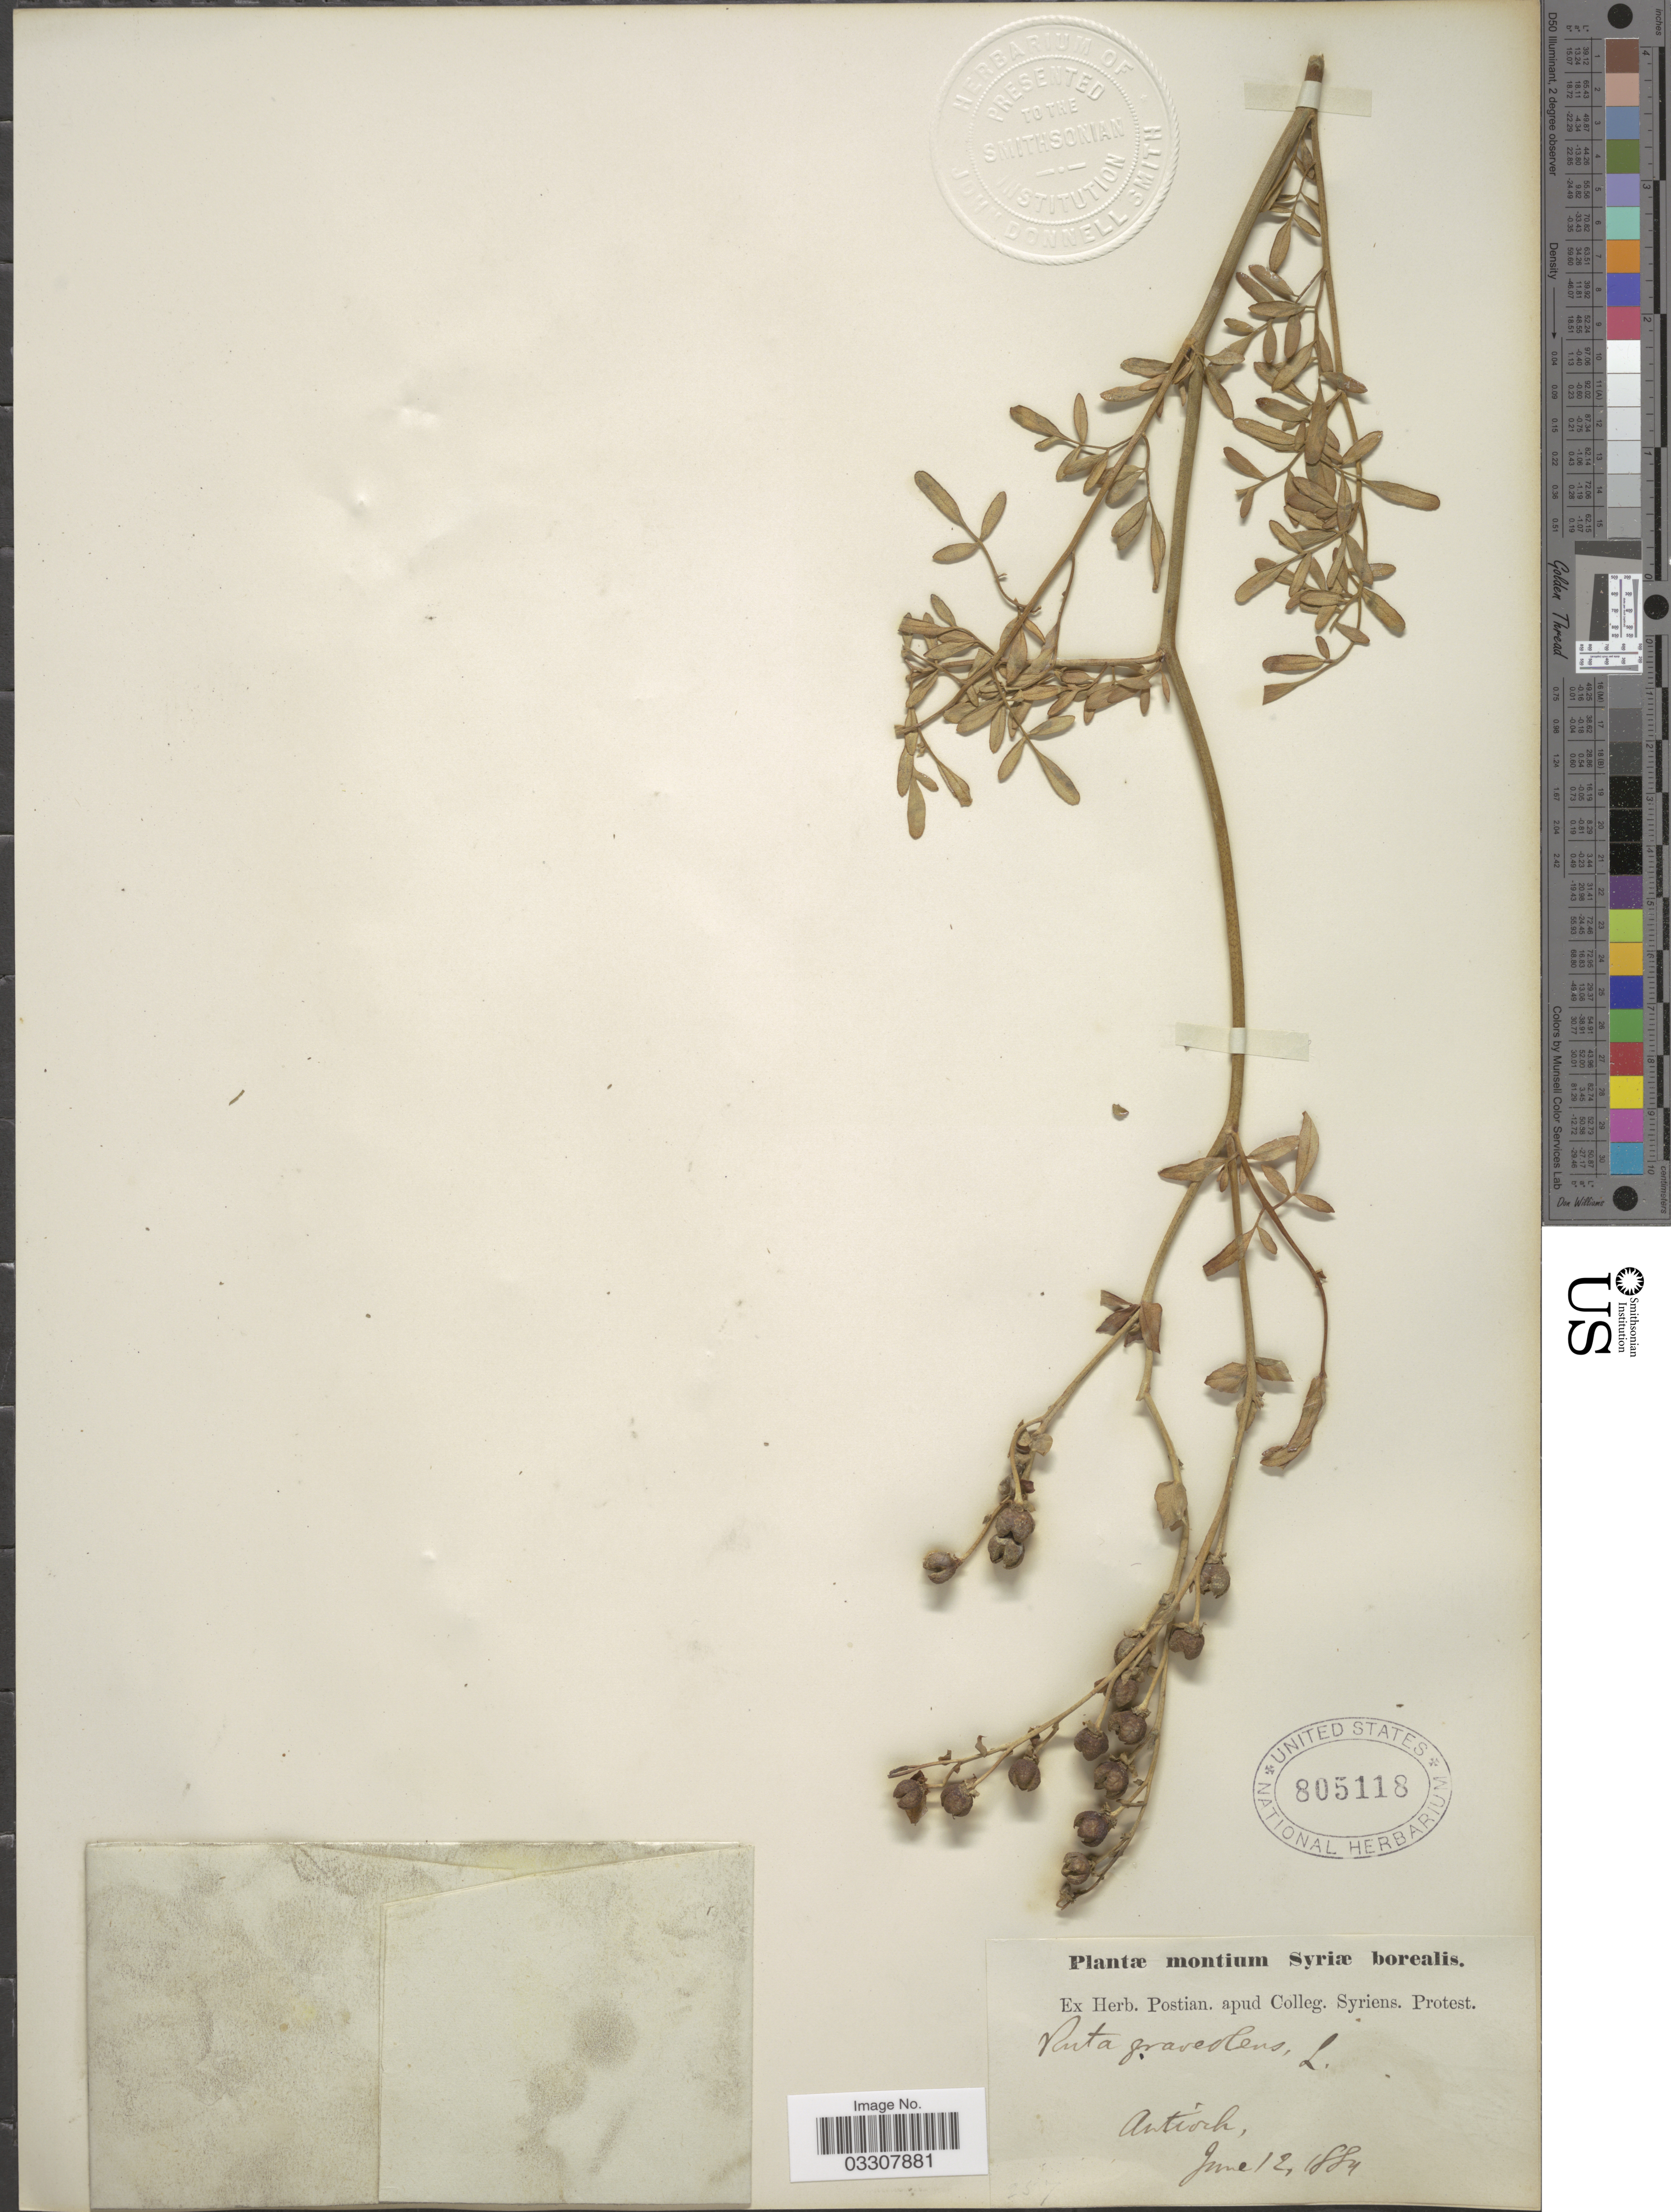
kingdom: Plantae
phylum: Tracheophyta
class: Magnoliopsida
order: Sapindales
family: Rutaceae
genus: Ruta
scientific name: Ruta graveolens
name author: L.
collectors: ex herb. Postian. apud Colleg. Syriens. Protest. USE "Fannie P. A. Shepard" (10308853) AS PRIMARY COLLECTOR INSTEAD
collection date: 1884-06-12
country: Syria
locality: Montium Syriæ borealis. Antioch.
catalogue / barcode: US 805118